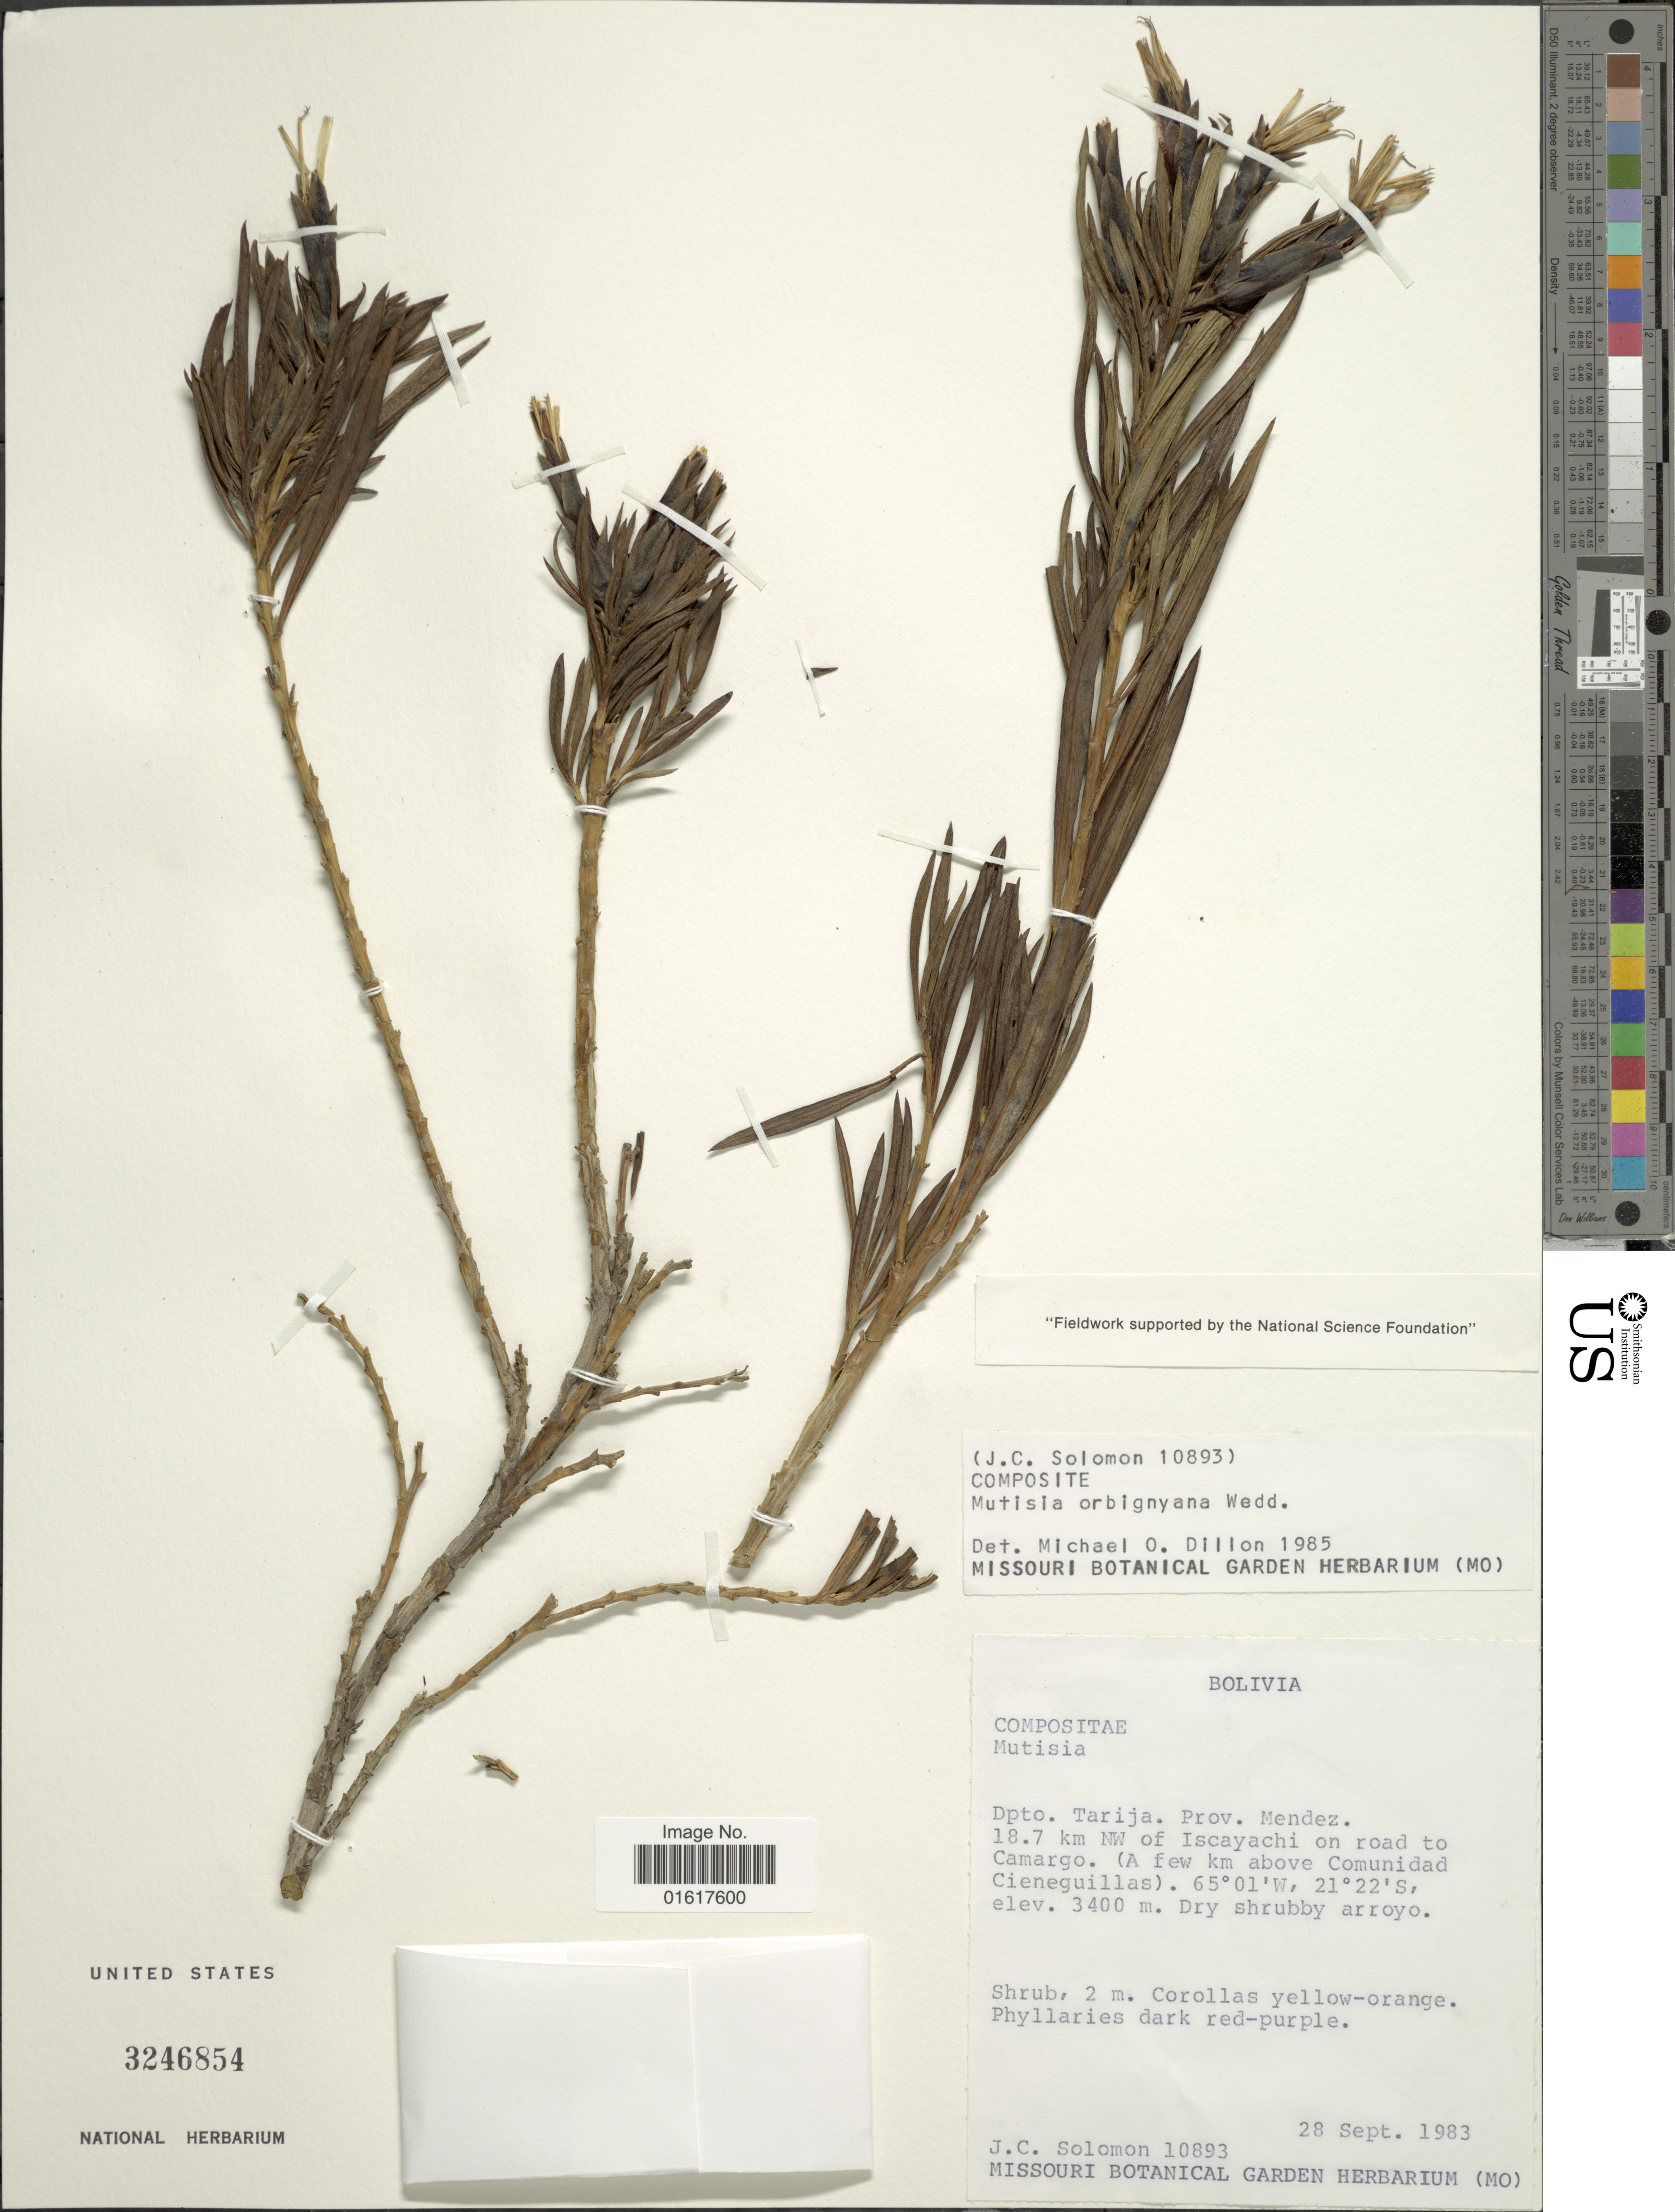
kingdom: Plantae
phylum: Tracheophyta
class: Magnoliopsida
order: Asterales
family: Asteraceae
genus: Mutisia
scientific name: Mutisia orbignyana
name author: Wedd.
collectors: J. C. Solomon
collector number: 10893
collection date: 1983-09-28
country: Bolivia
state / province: Tarija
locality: Prov. Mendez. 18.7 km NW of Iscayachi on road to Camargo. (A few km above Comunidad Cieneguillas)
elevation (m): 3400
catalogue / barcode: US 3246854